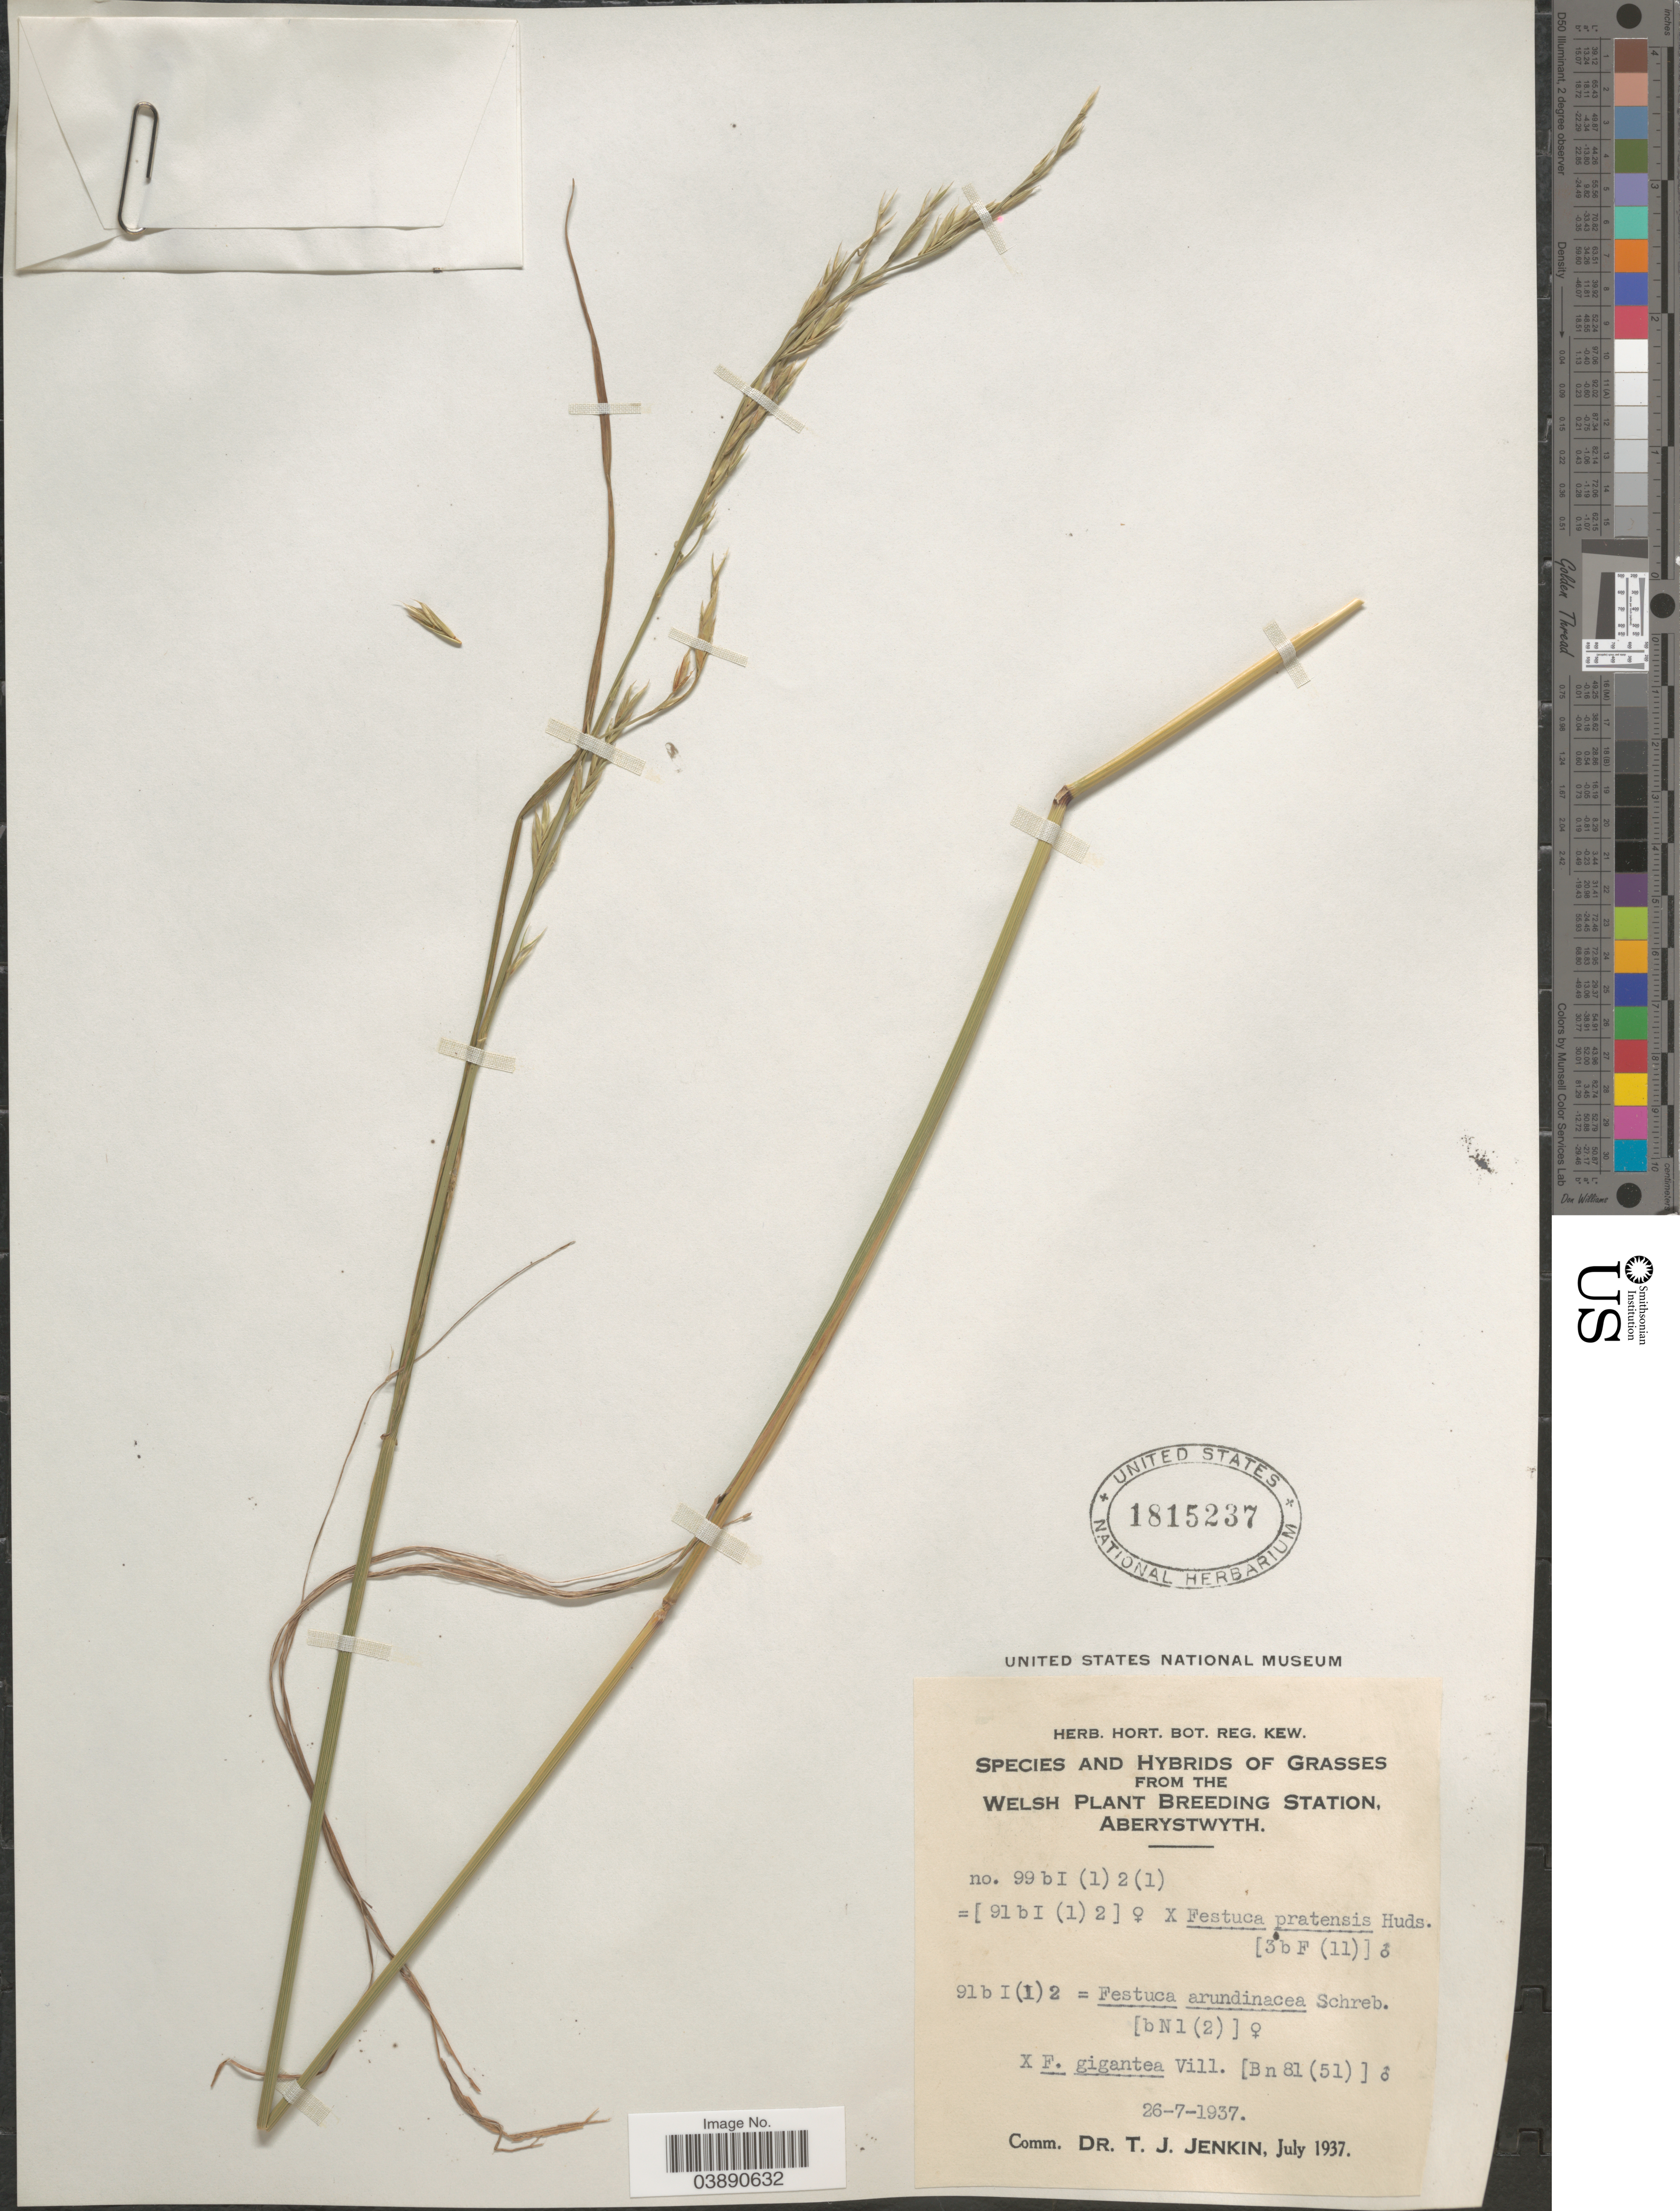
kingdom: Plantae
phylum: Tracheophyta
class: Liliopsida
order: Poales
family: Poaceae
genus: Festuca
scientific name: Festuca sp.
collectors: Ex herb. Hort. Bot. Reg. Kew.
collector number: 99b I (1) 2 (1)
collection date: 1937-07-26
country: United Kingdom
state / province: Wales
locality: Welsh Plant Breeding Station, Aberystwyth.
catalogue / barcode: US 1815237